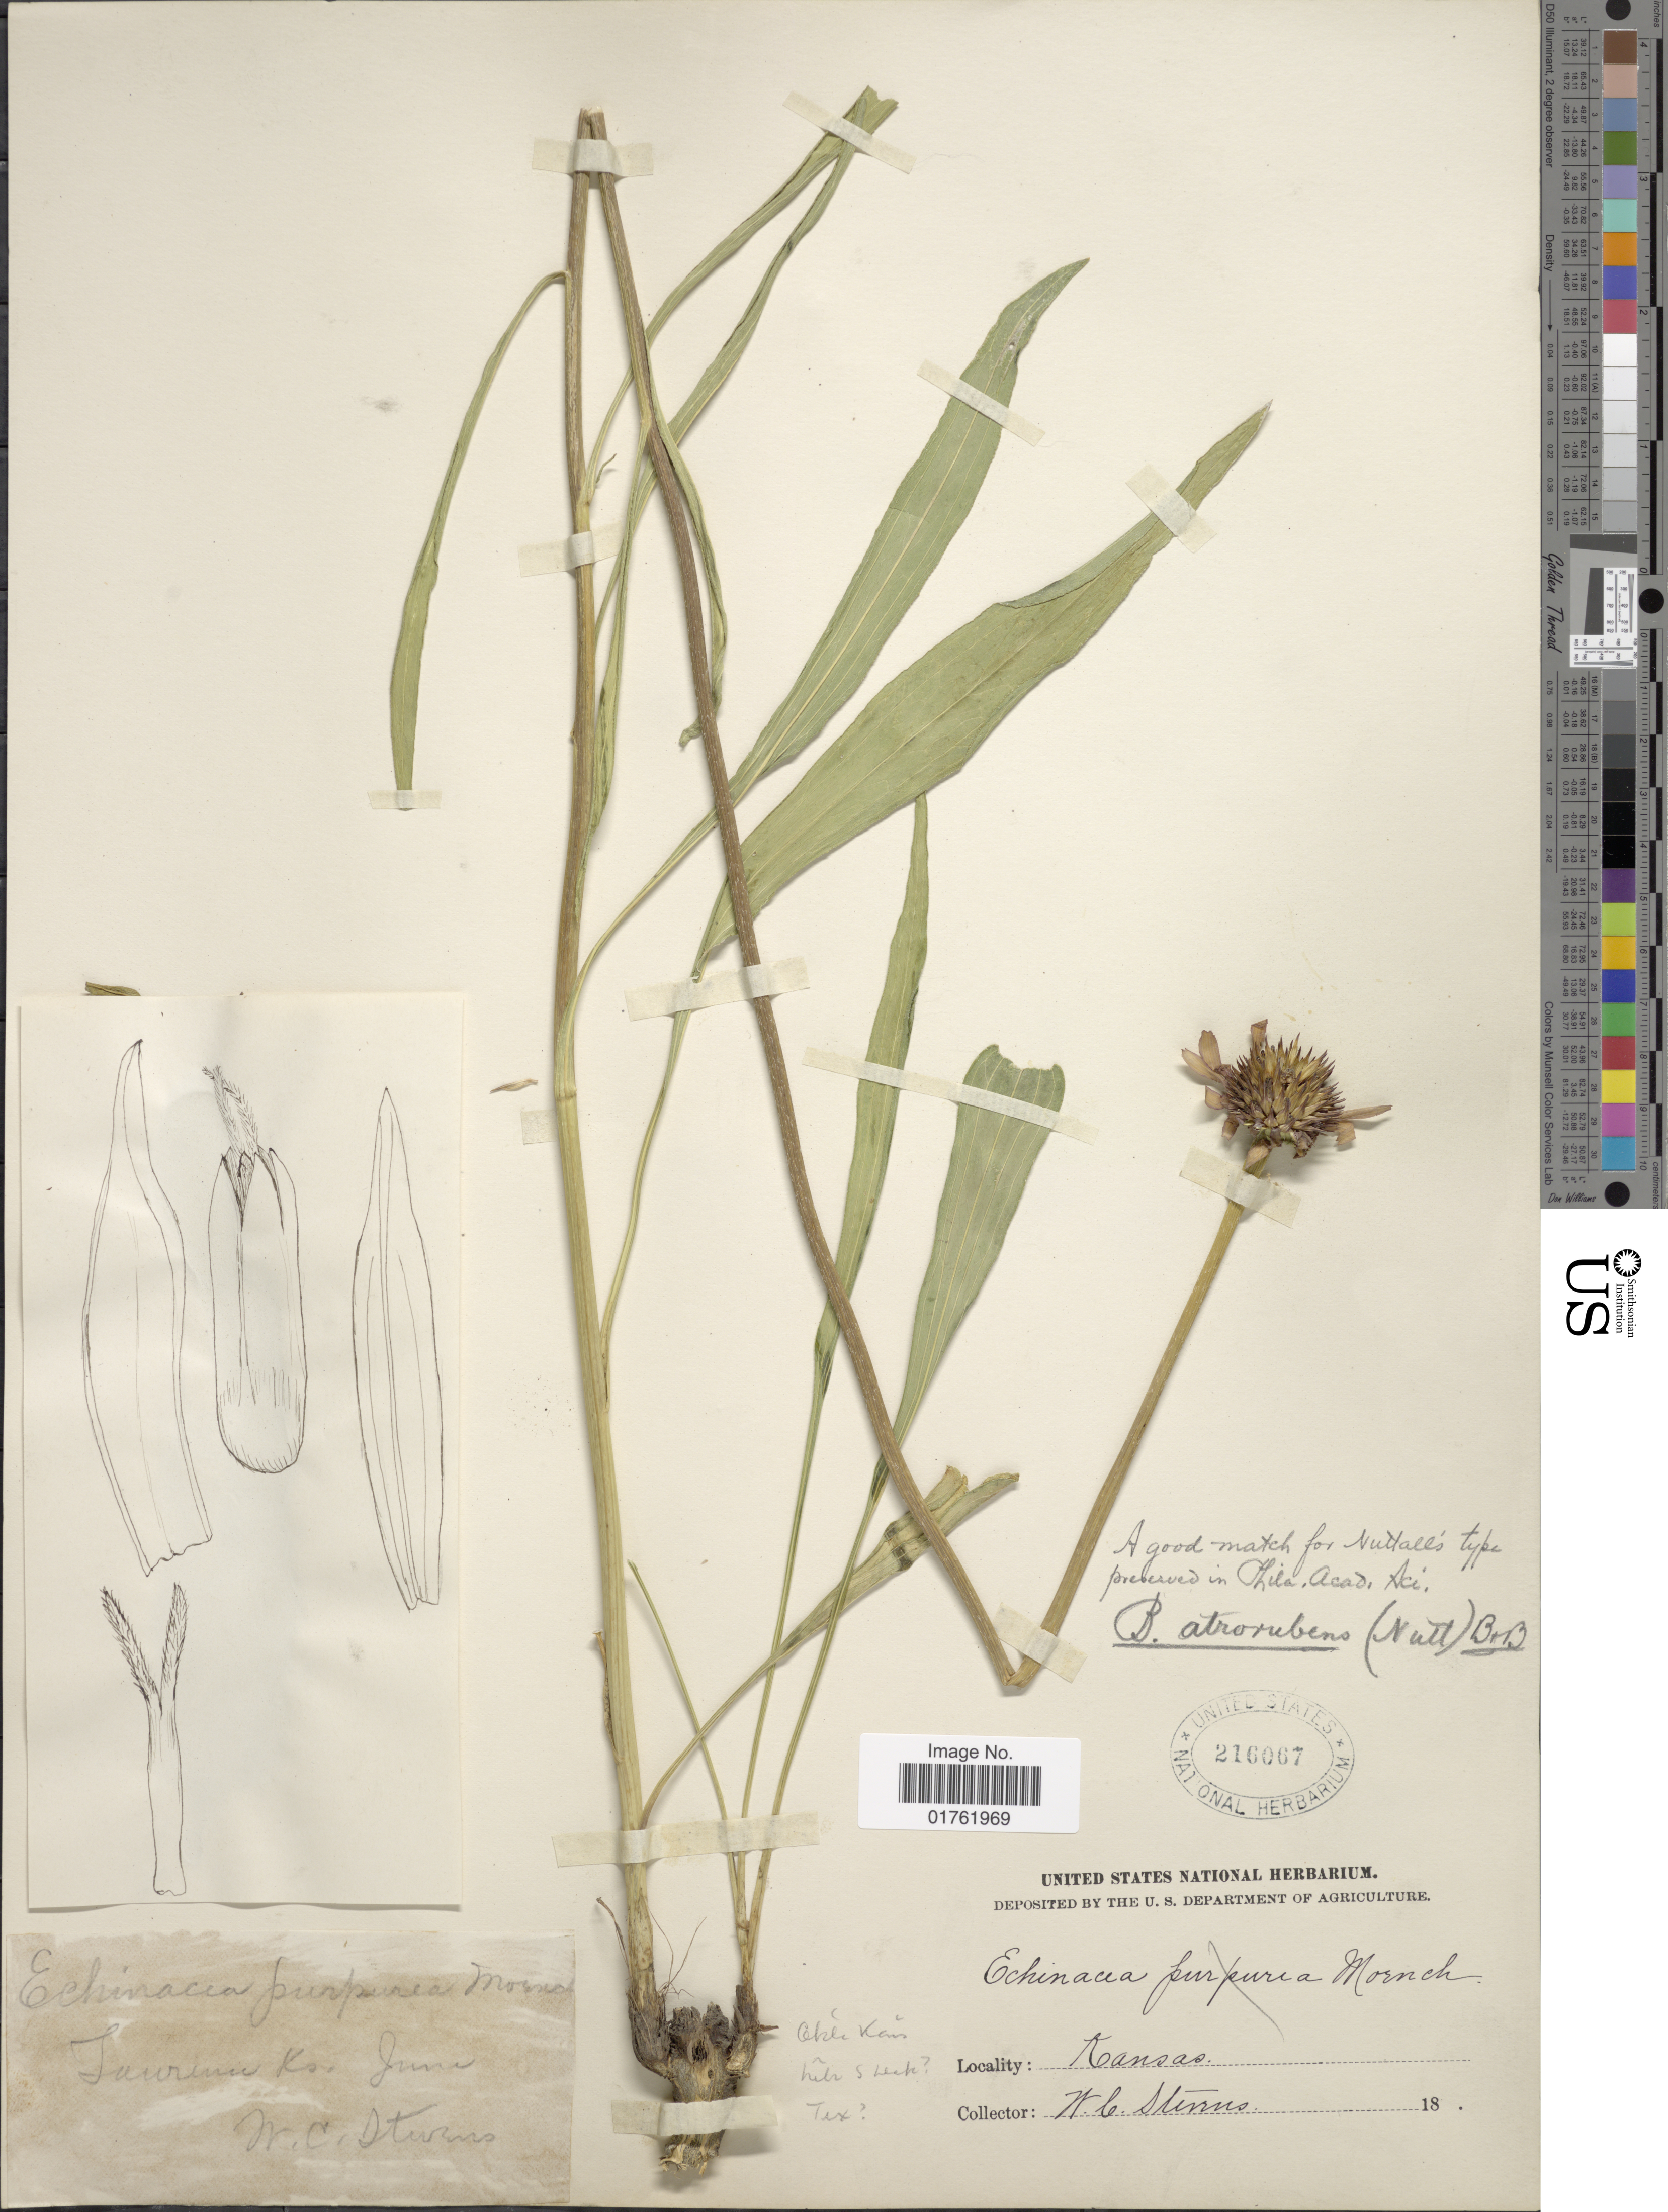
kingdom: Plantae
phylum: Tracheophyta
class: Magnoliopsida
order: Asterales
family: Asteraceae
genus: Echinacea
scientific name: Echinacea atrorubens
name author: (Nutt.) Nutt.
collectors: W. C. Stevens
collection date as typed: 18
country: United States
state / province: Kansas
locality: Lawrence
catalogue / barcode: US 216067